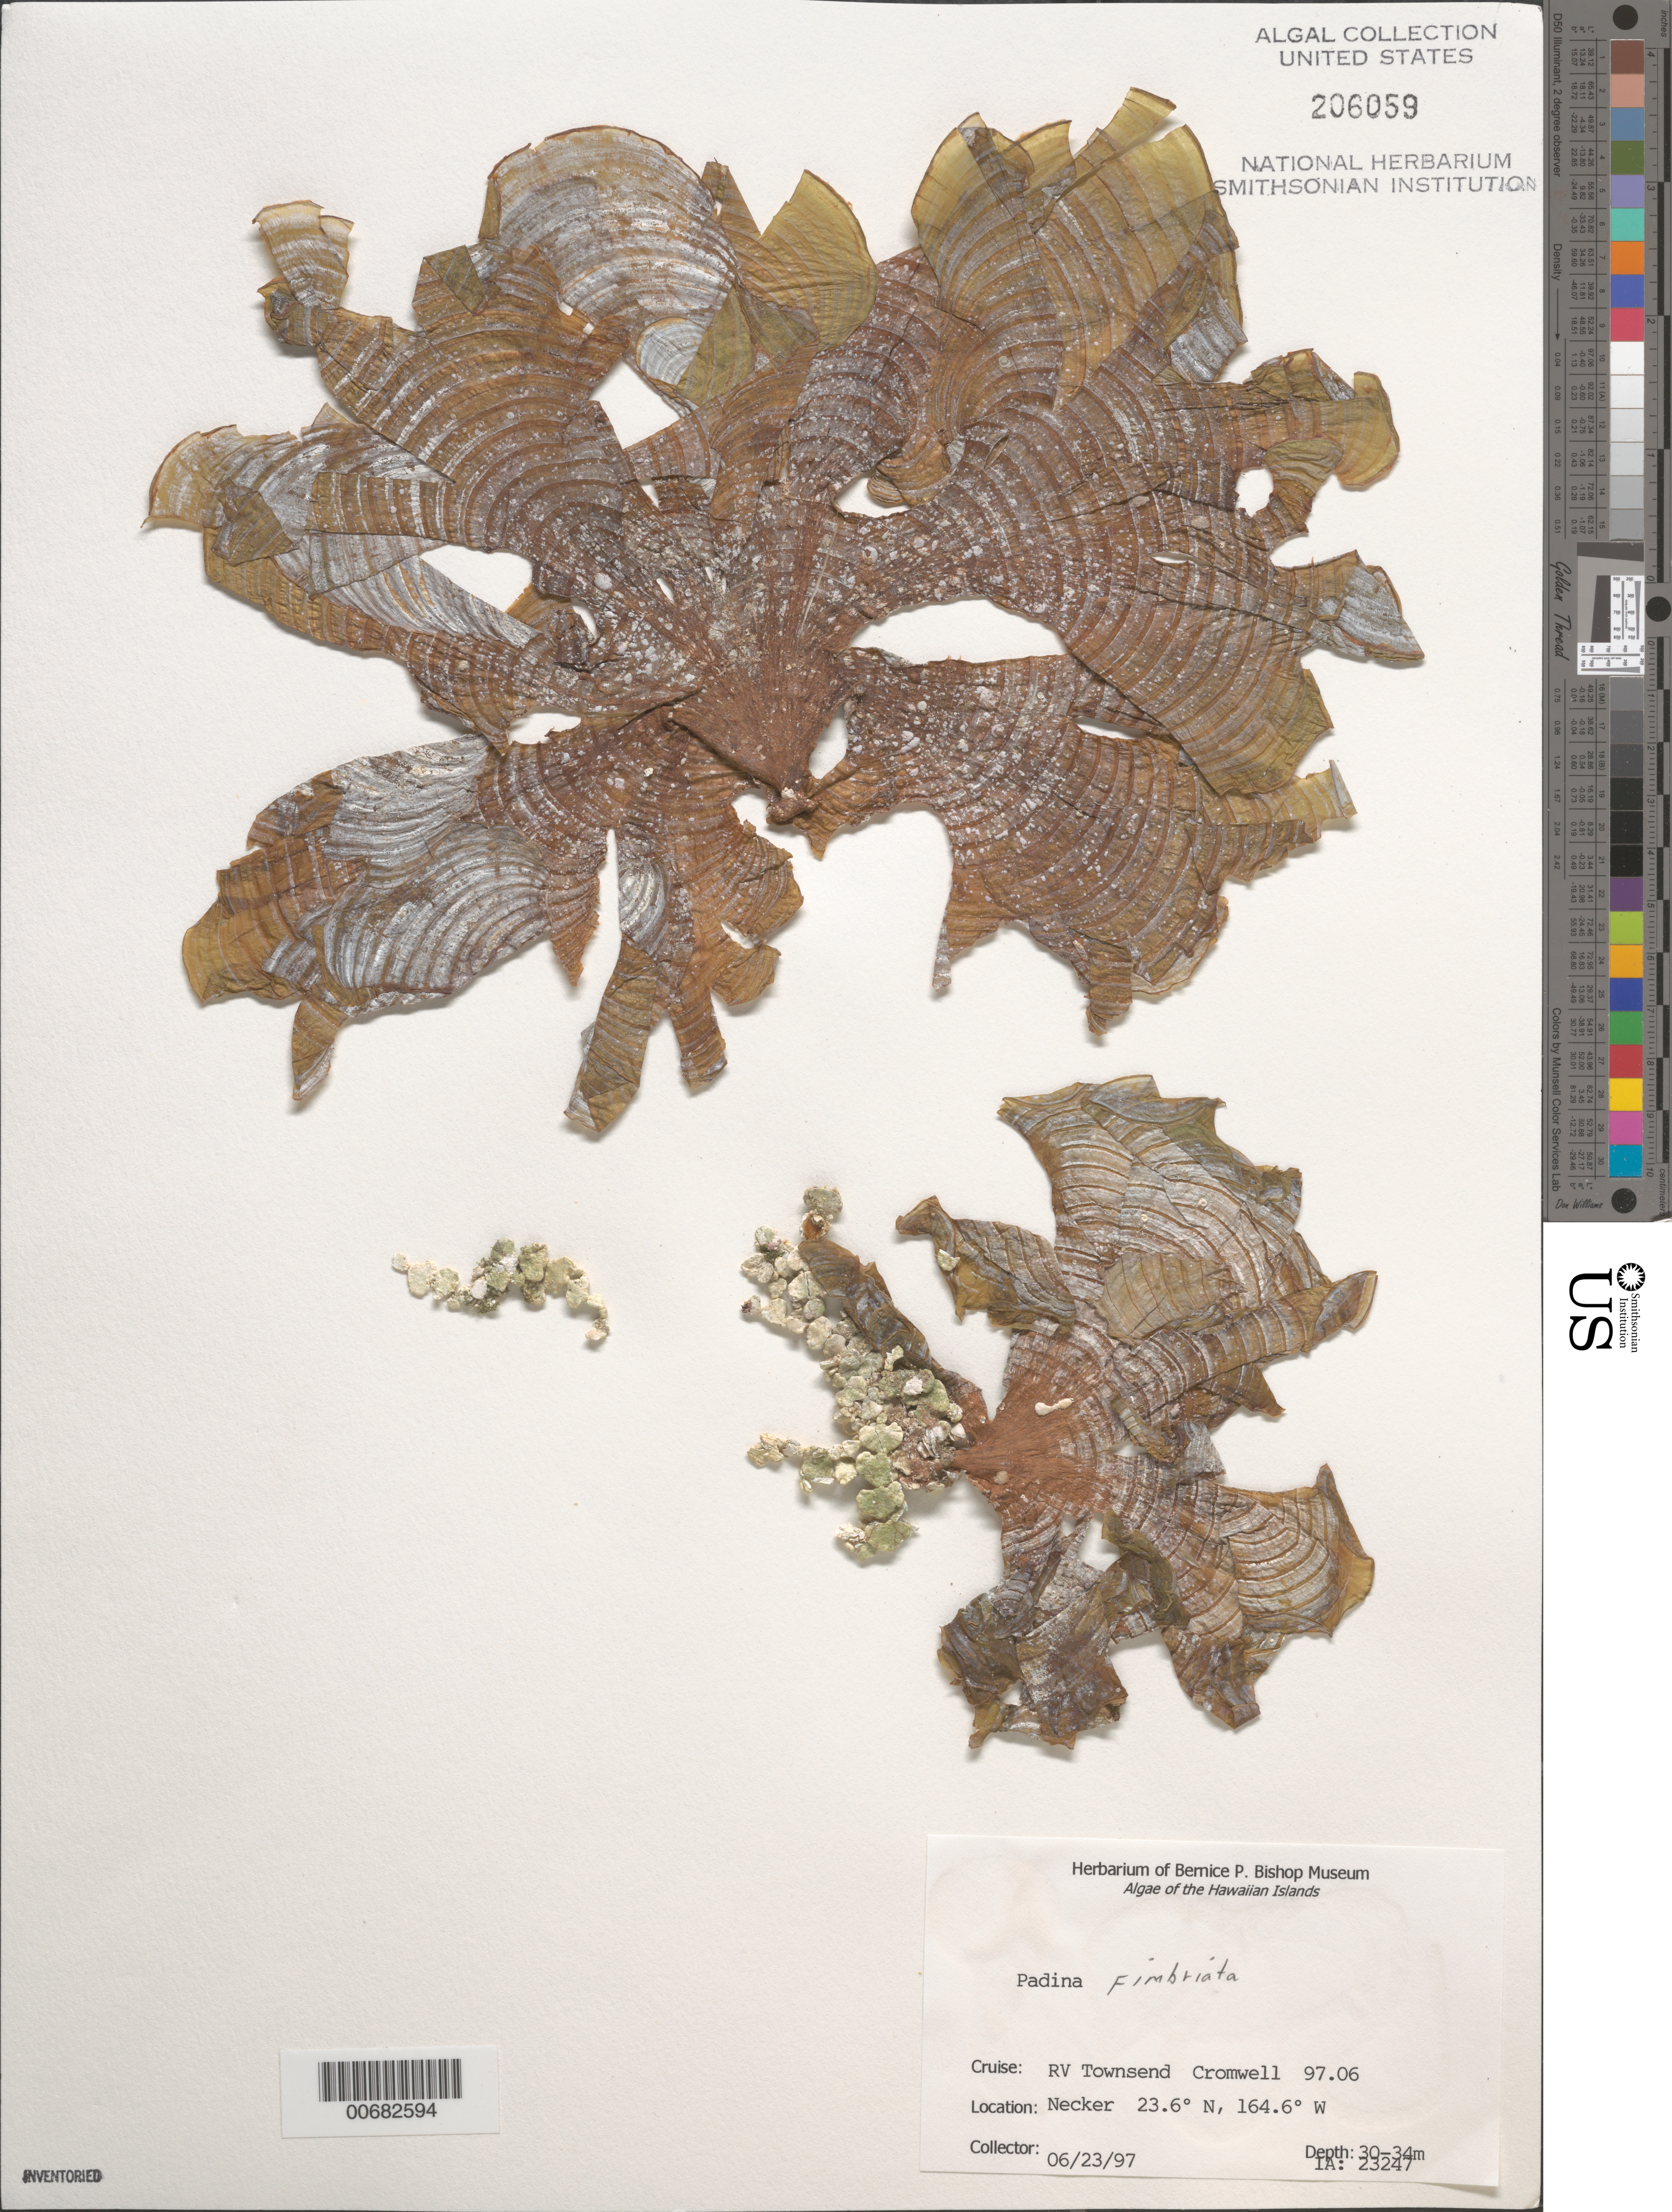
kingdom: Chromista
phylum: Ochrophyta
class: Phaeophyceae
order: Dictyotales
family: Dictyotaceae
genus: Padina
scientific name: Padina fimbriata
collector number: IAA 23247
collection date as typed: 23 Jun 1997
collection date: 1997-06-23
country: United States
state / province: Hawaii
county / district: Honolulu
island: Necker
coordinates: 23.6 N, 164.6 W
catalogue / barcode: US 206059